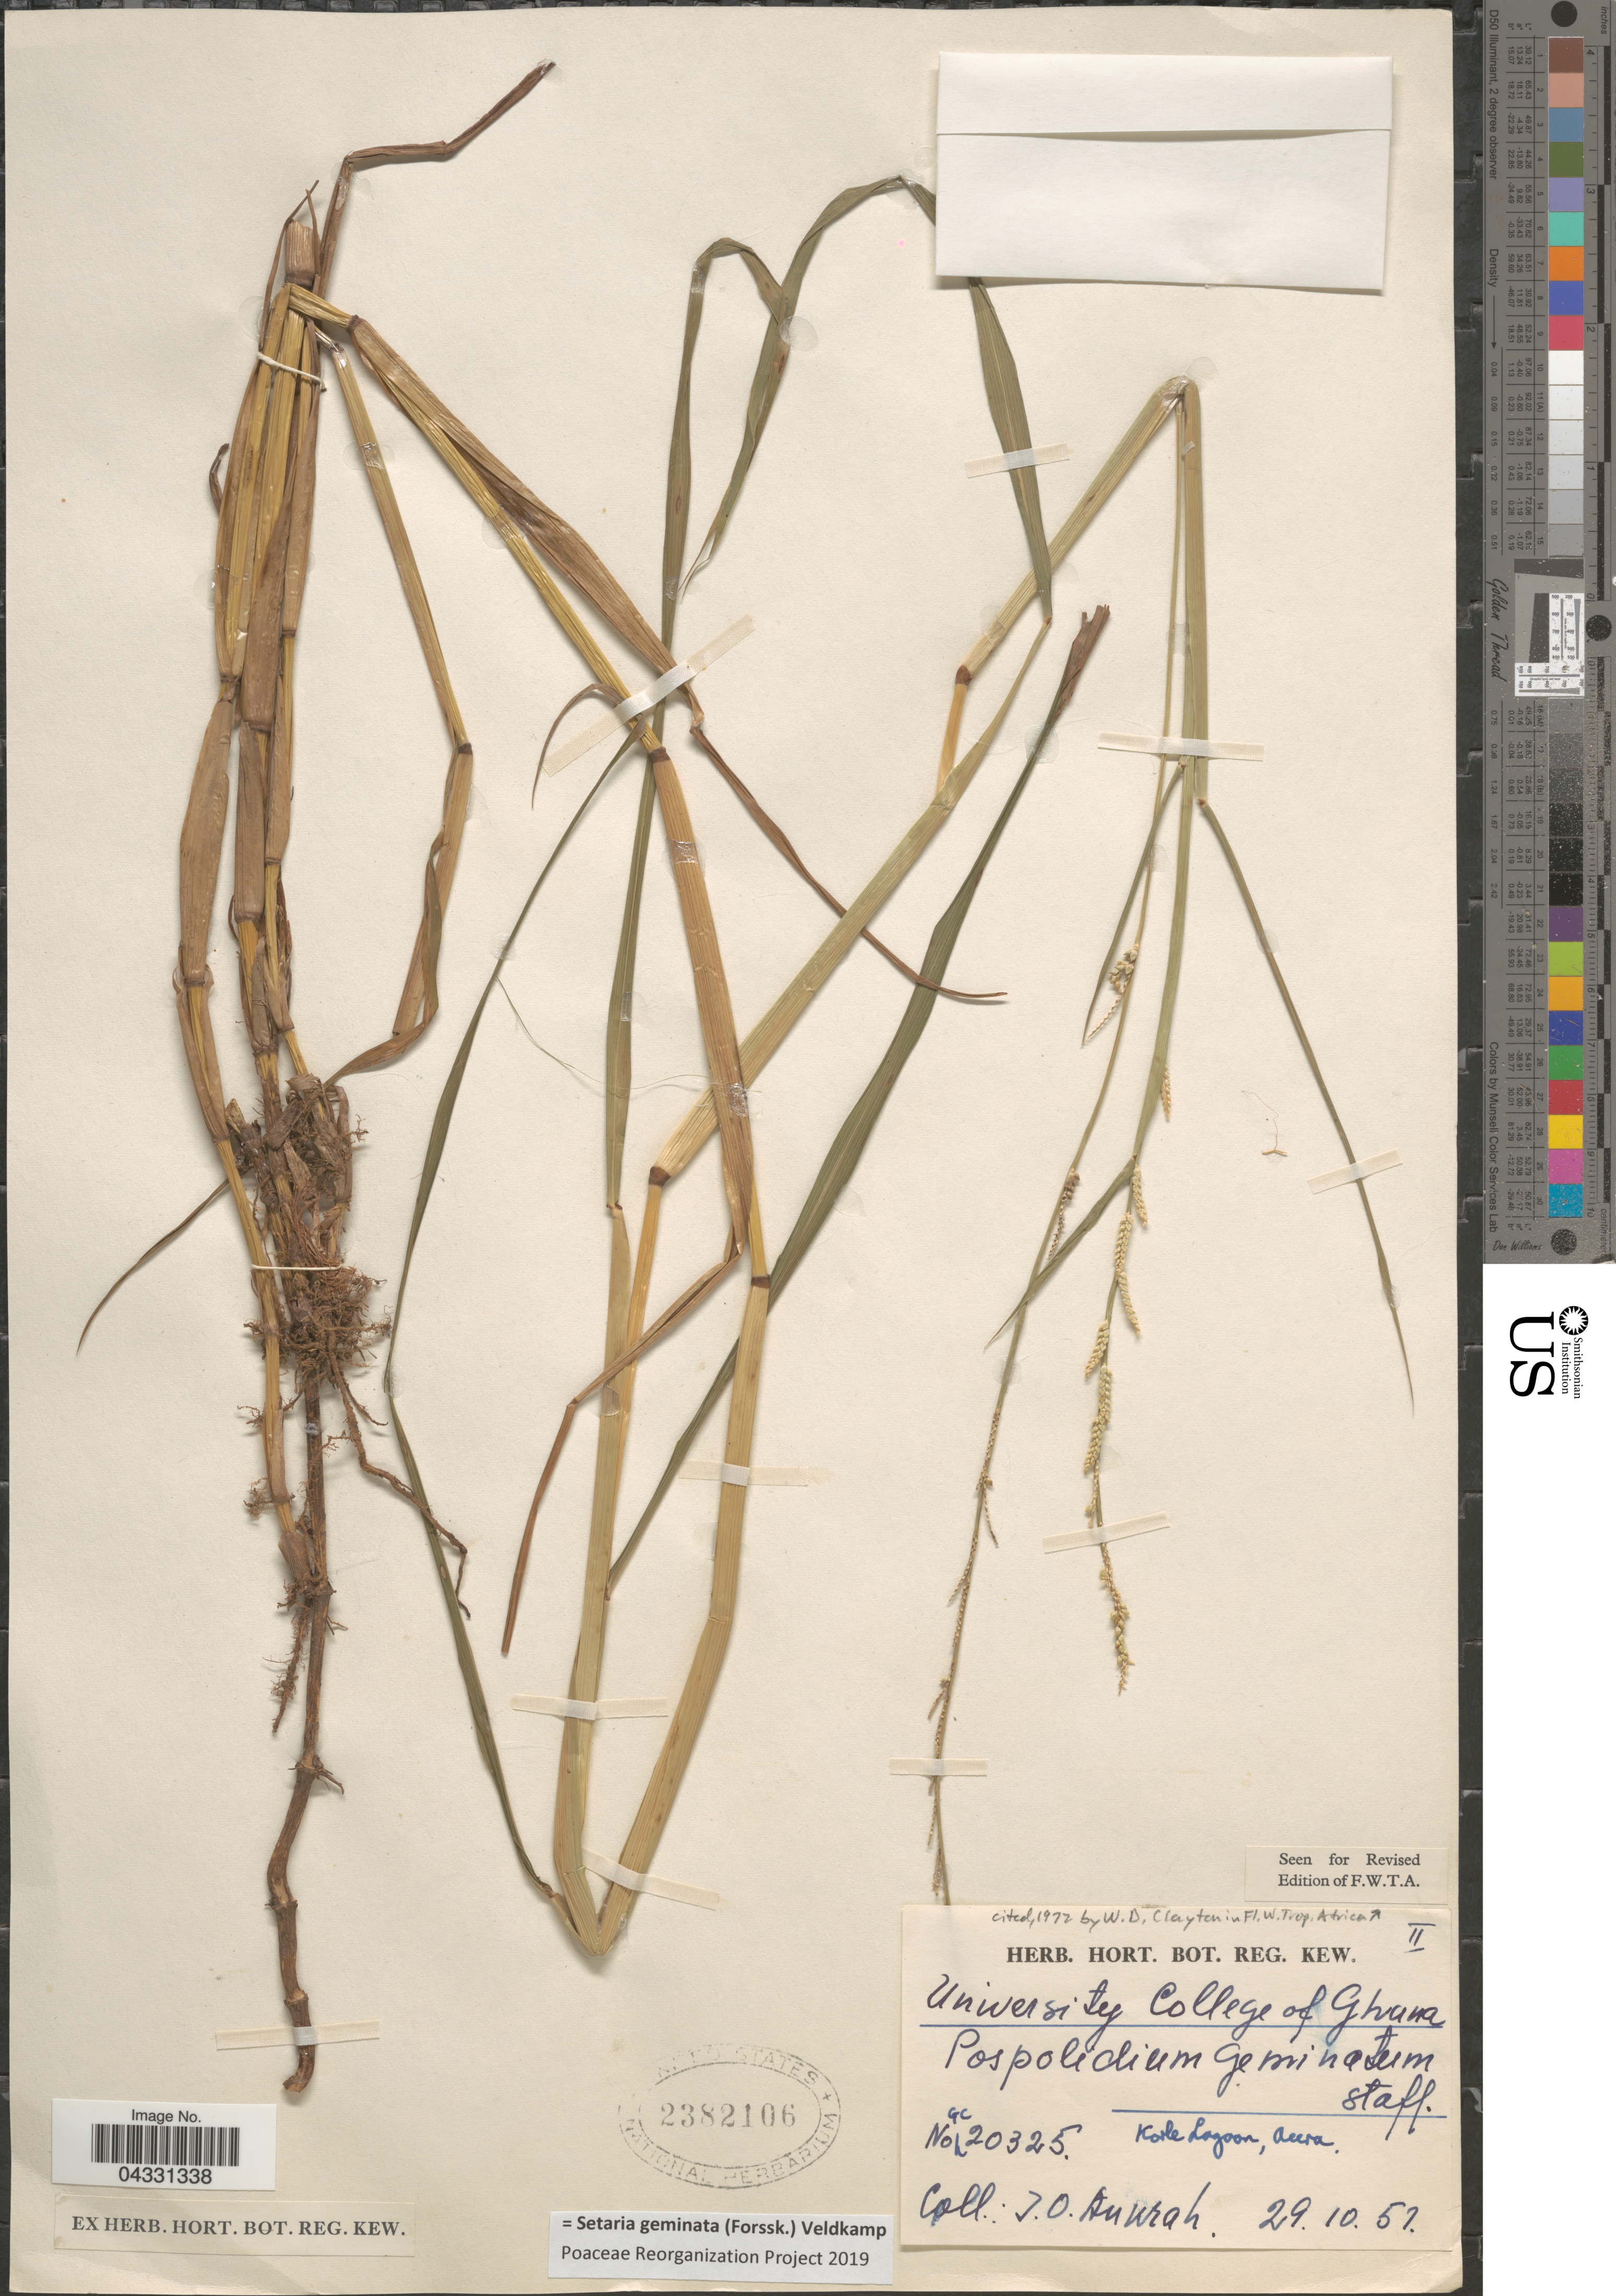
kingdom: Plantae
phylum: Tracheophyta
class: Liliopsida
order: Poales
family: Poaceae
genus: Setaria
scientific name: Setaria geminata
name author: (Forssk.) Veldkamp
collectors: J. Ankrah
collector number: GC20325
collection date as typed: Transcribed d/m/y: 29/10/57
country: Ghana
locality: Korle Lagoon, Aura.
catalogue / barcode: US 2382106